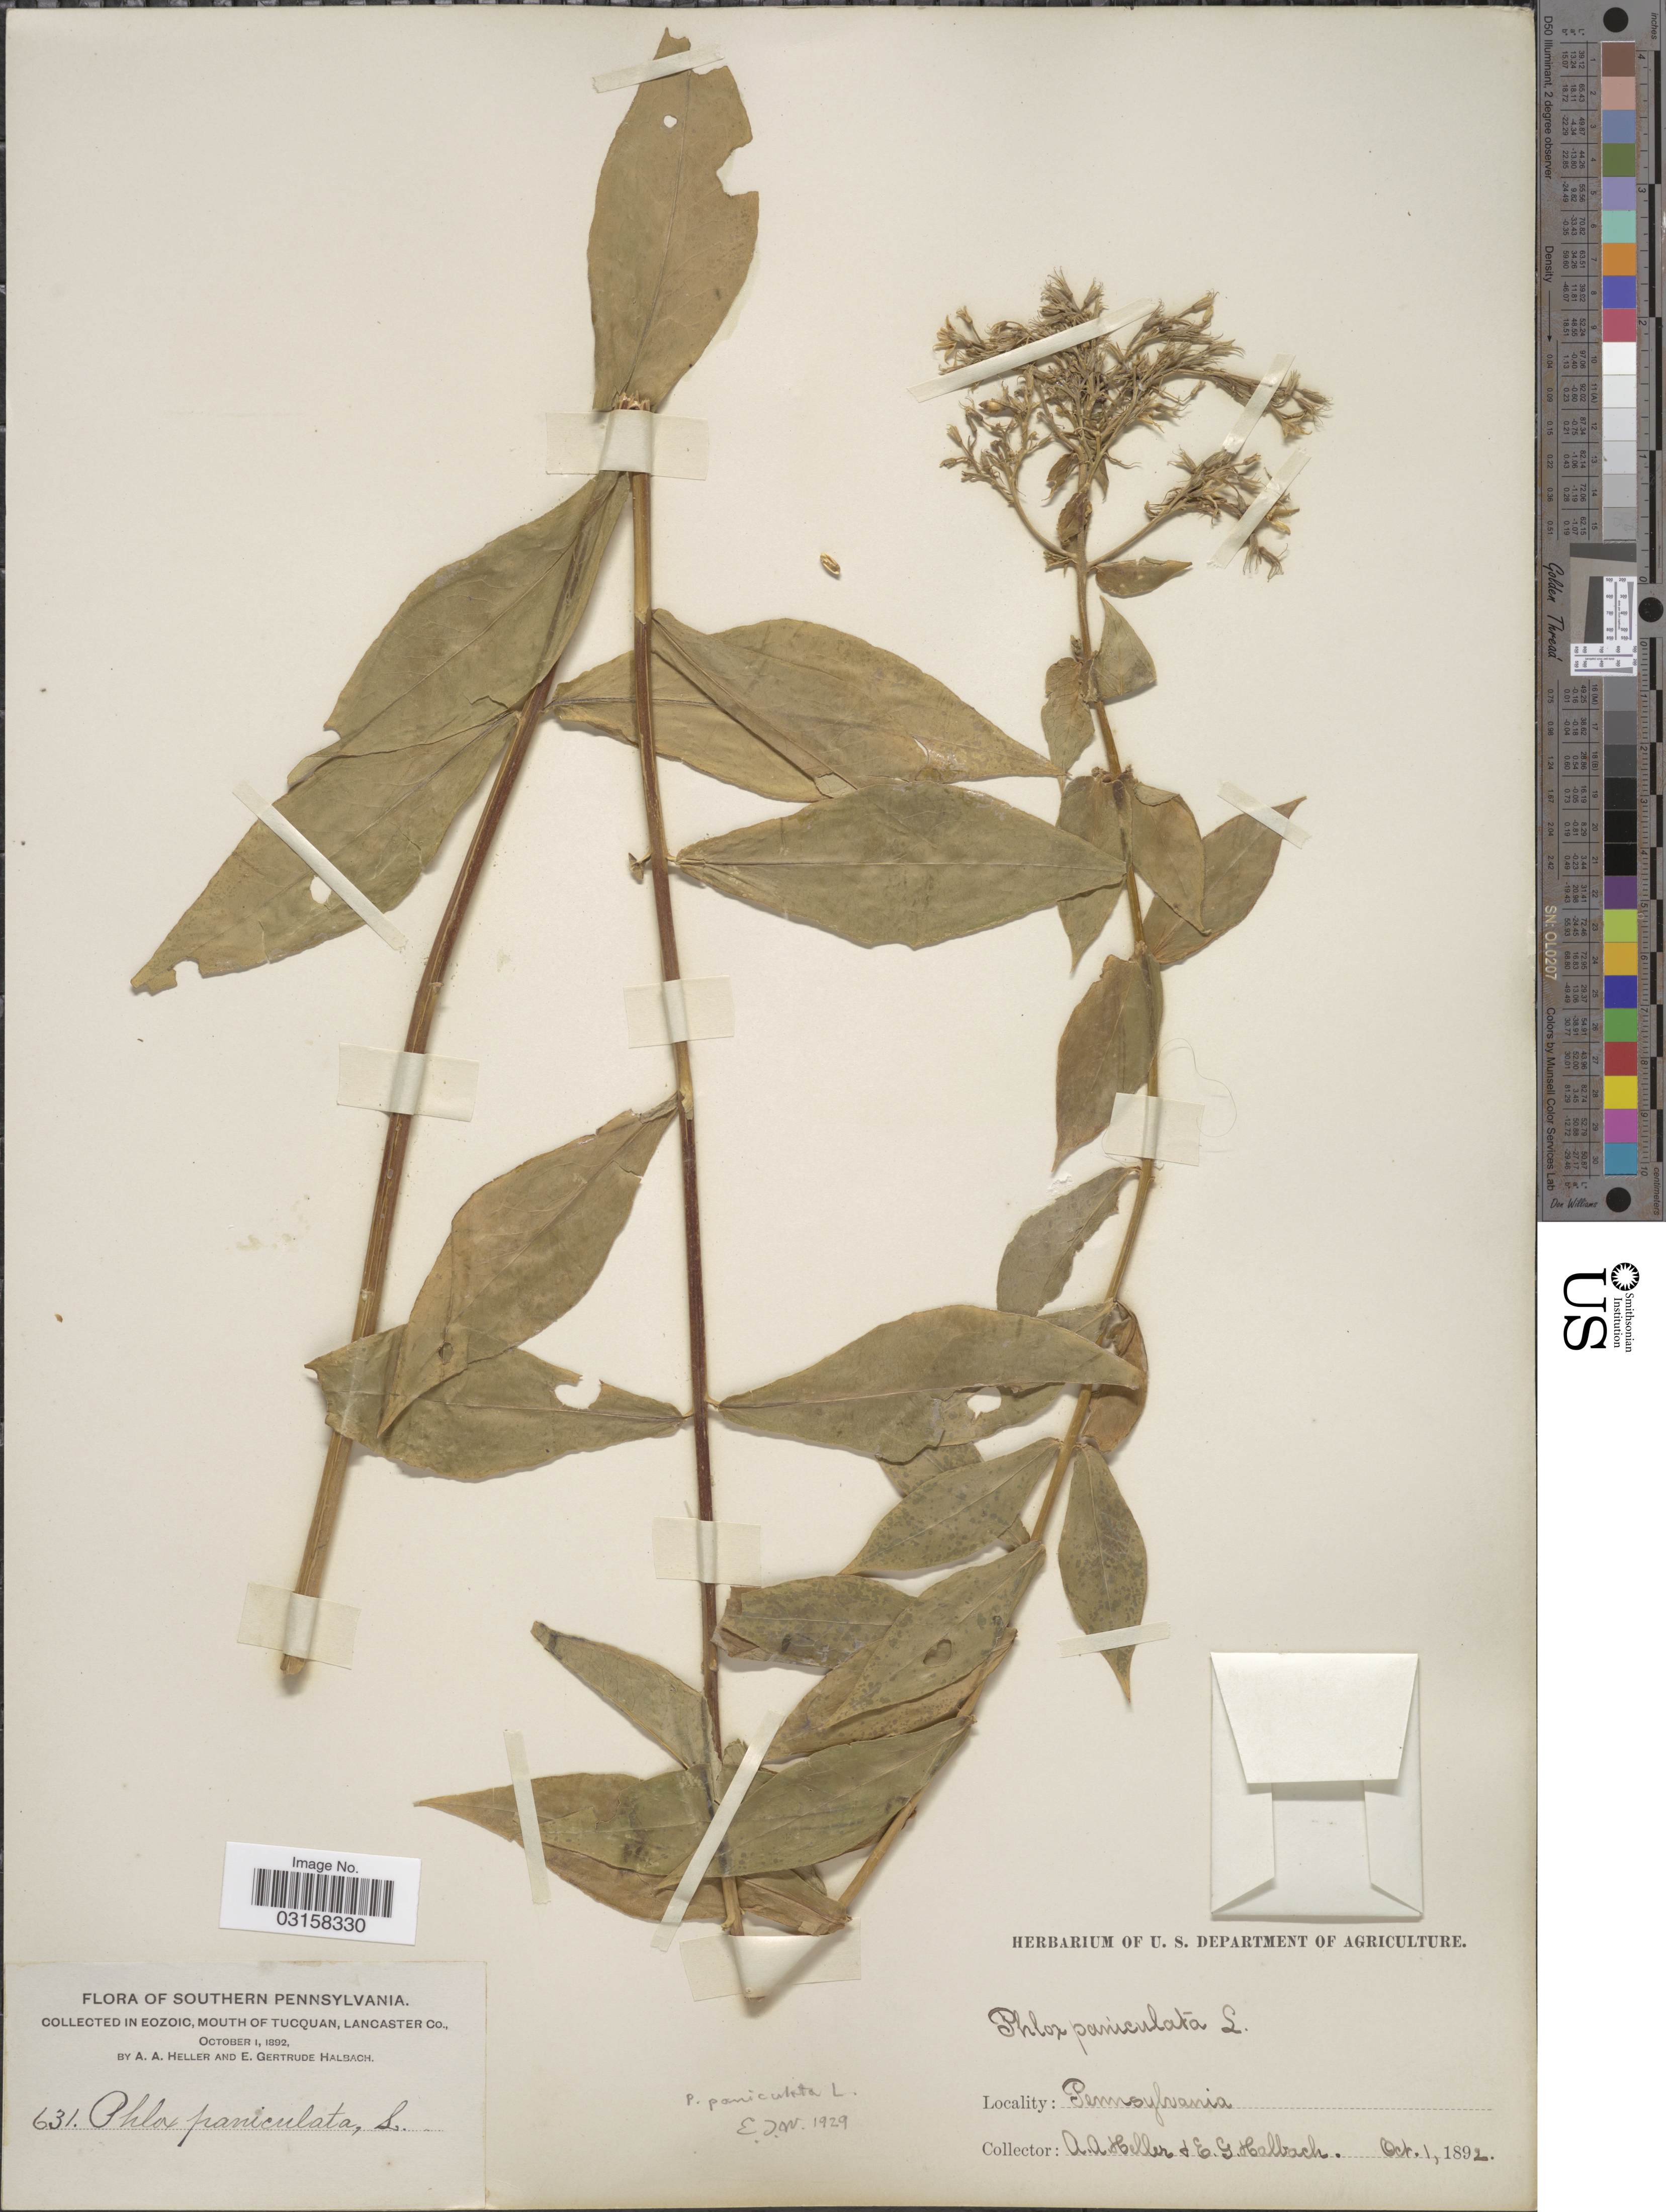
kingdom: Plantae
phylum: Tracheophyta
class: Magnoliopsida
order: Ericales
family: Polemoniaceae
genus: Phlox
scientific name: Phlox paniculata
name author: L.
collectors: A. A. Heller & E. G. Halbach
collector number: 631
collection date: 1892-10-01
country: United States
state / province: Pennsylvania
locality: Southern Pennsylvania. In Eozoic, Mouth of Tucquan, Lancaster Co.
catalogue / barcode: US 103185